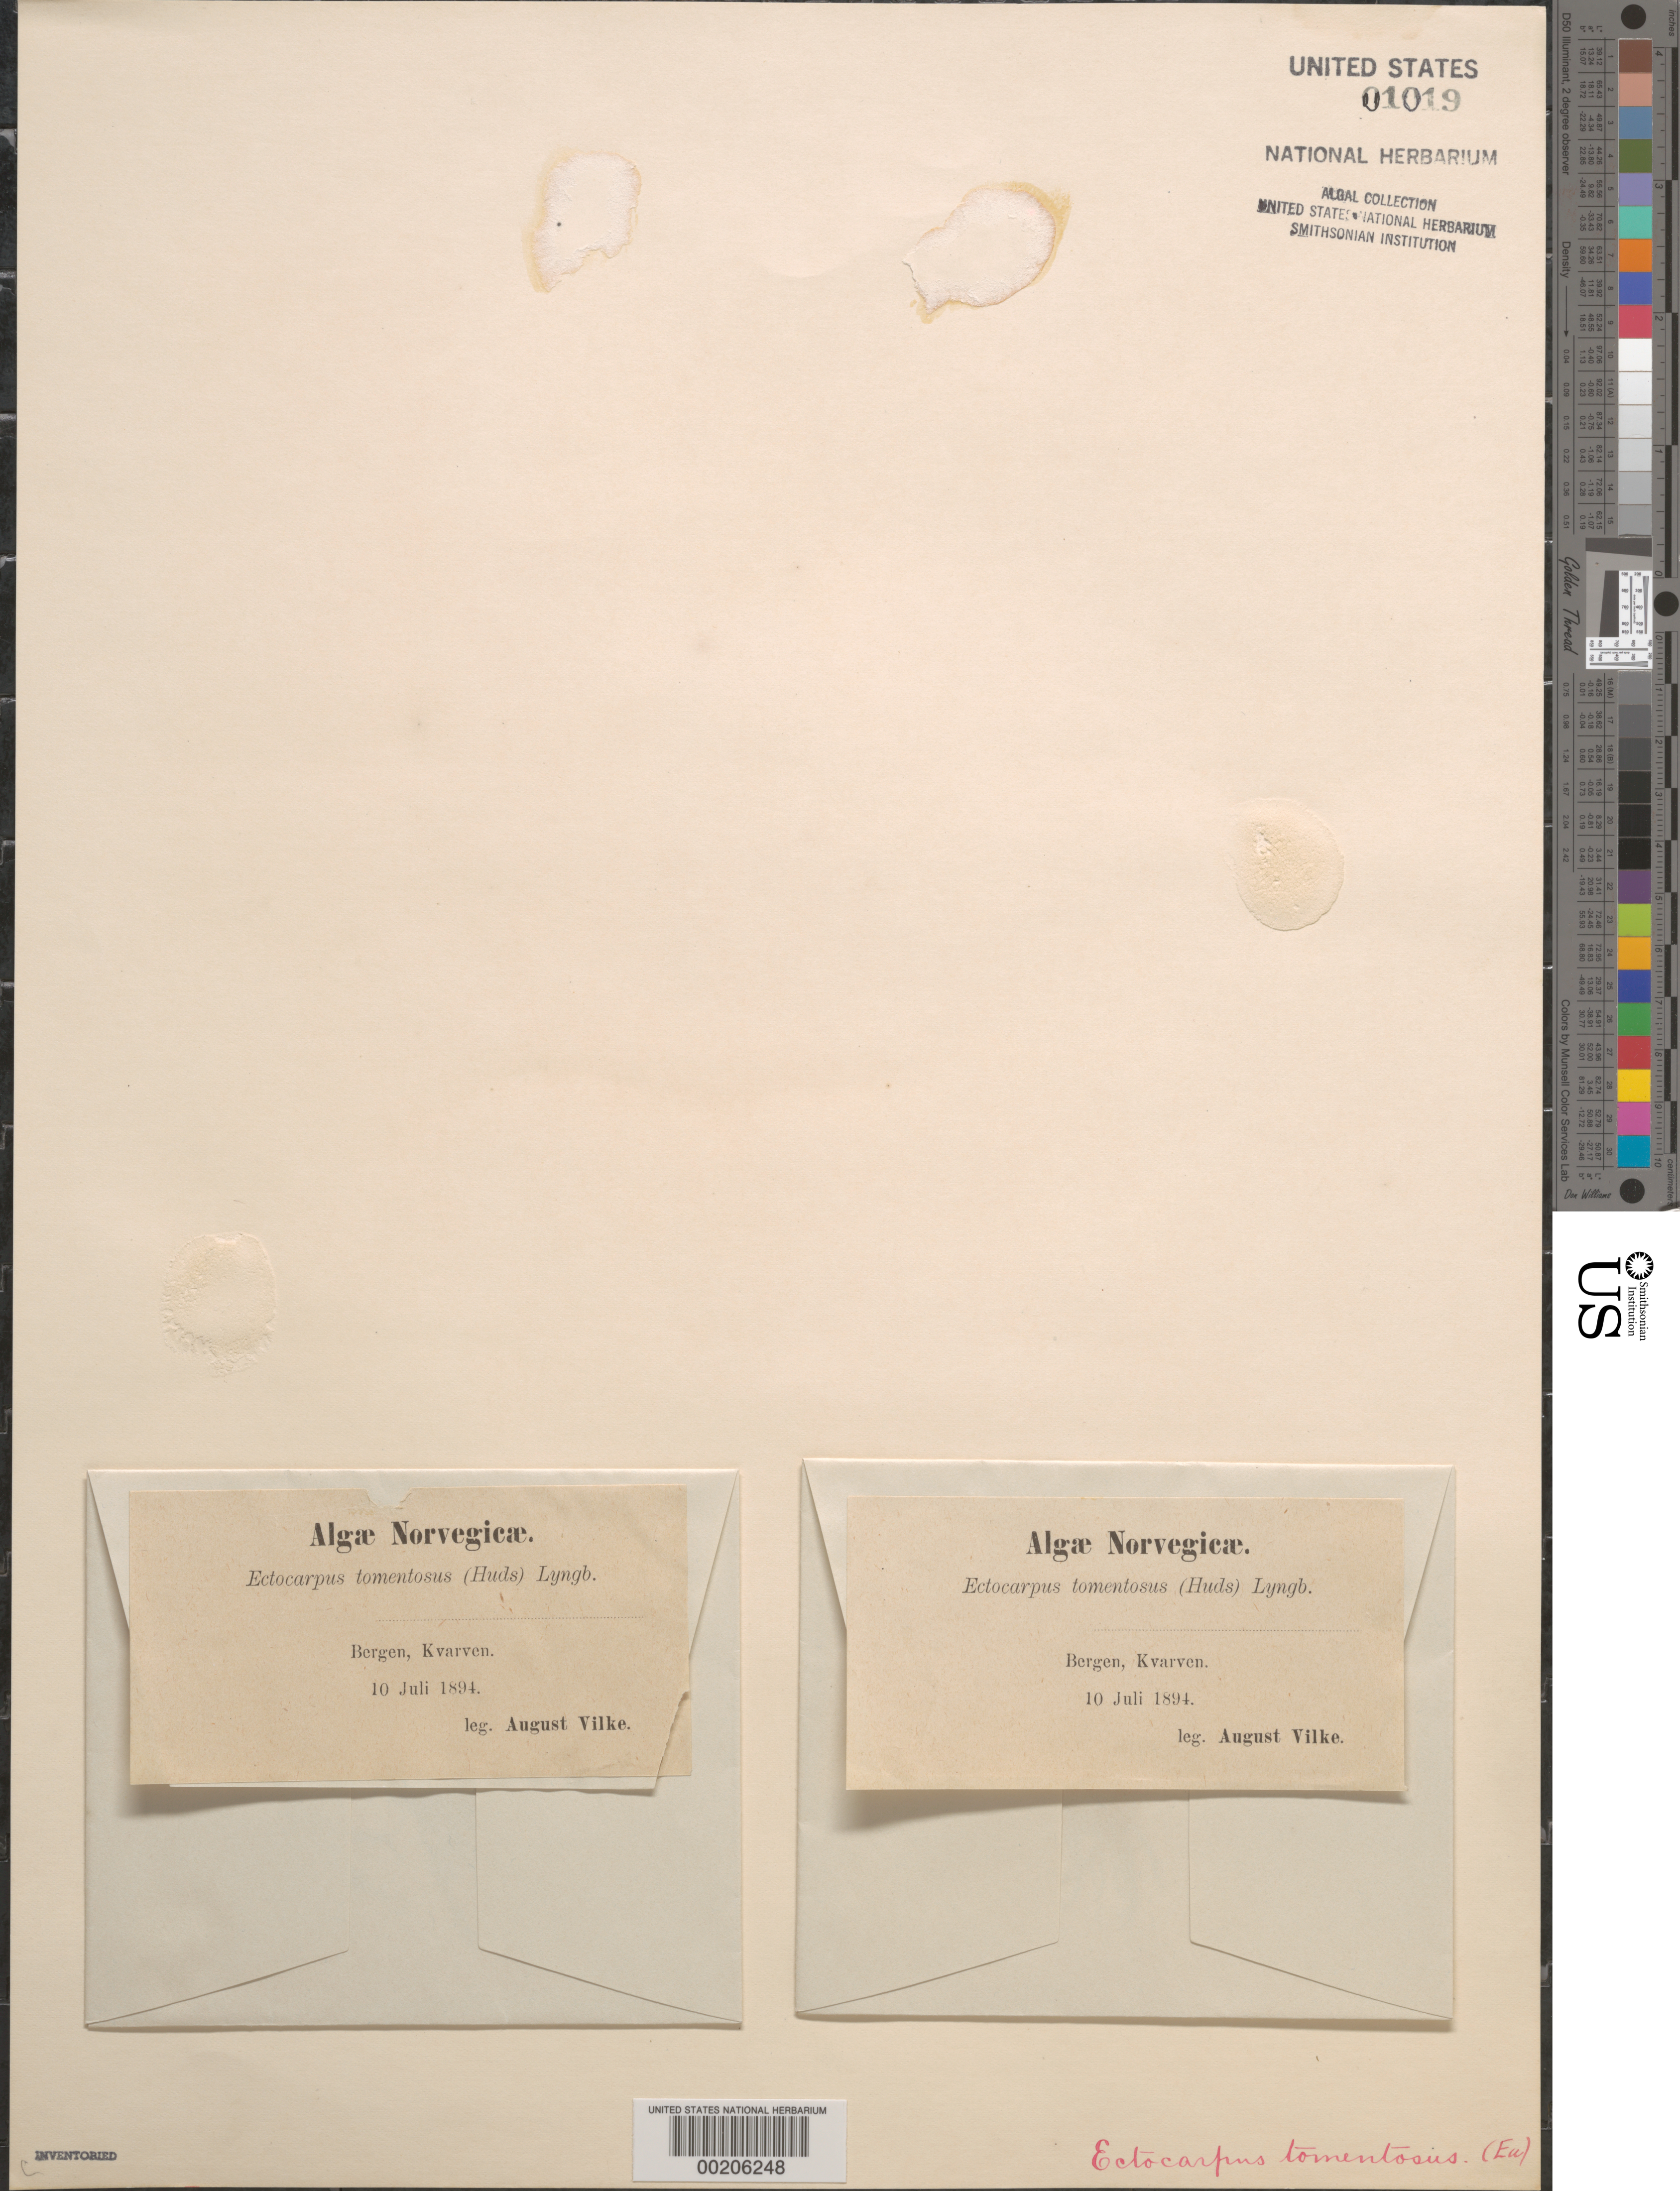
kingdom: Chromista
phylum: Ochrophyta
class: Phaeophyceae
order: Ectocarpales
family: Ectocarpaceae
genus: Spongonema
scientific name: Spongonema tomentosum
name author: (Huds.) Kütz.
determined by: Algae name updating Project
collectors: A. Vilke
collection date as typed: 10 Jul 1894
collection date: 1894-07-10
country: Norway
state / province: Hordaland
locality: Bergen, kvarven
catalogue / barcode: US 1019